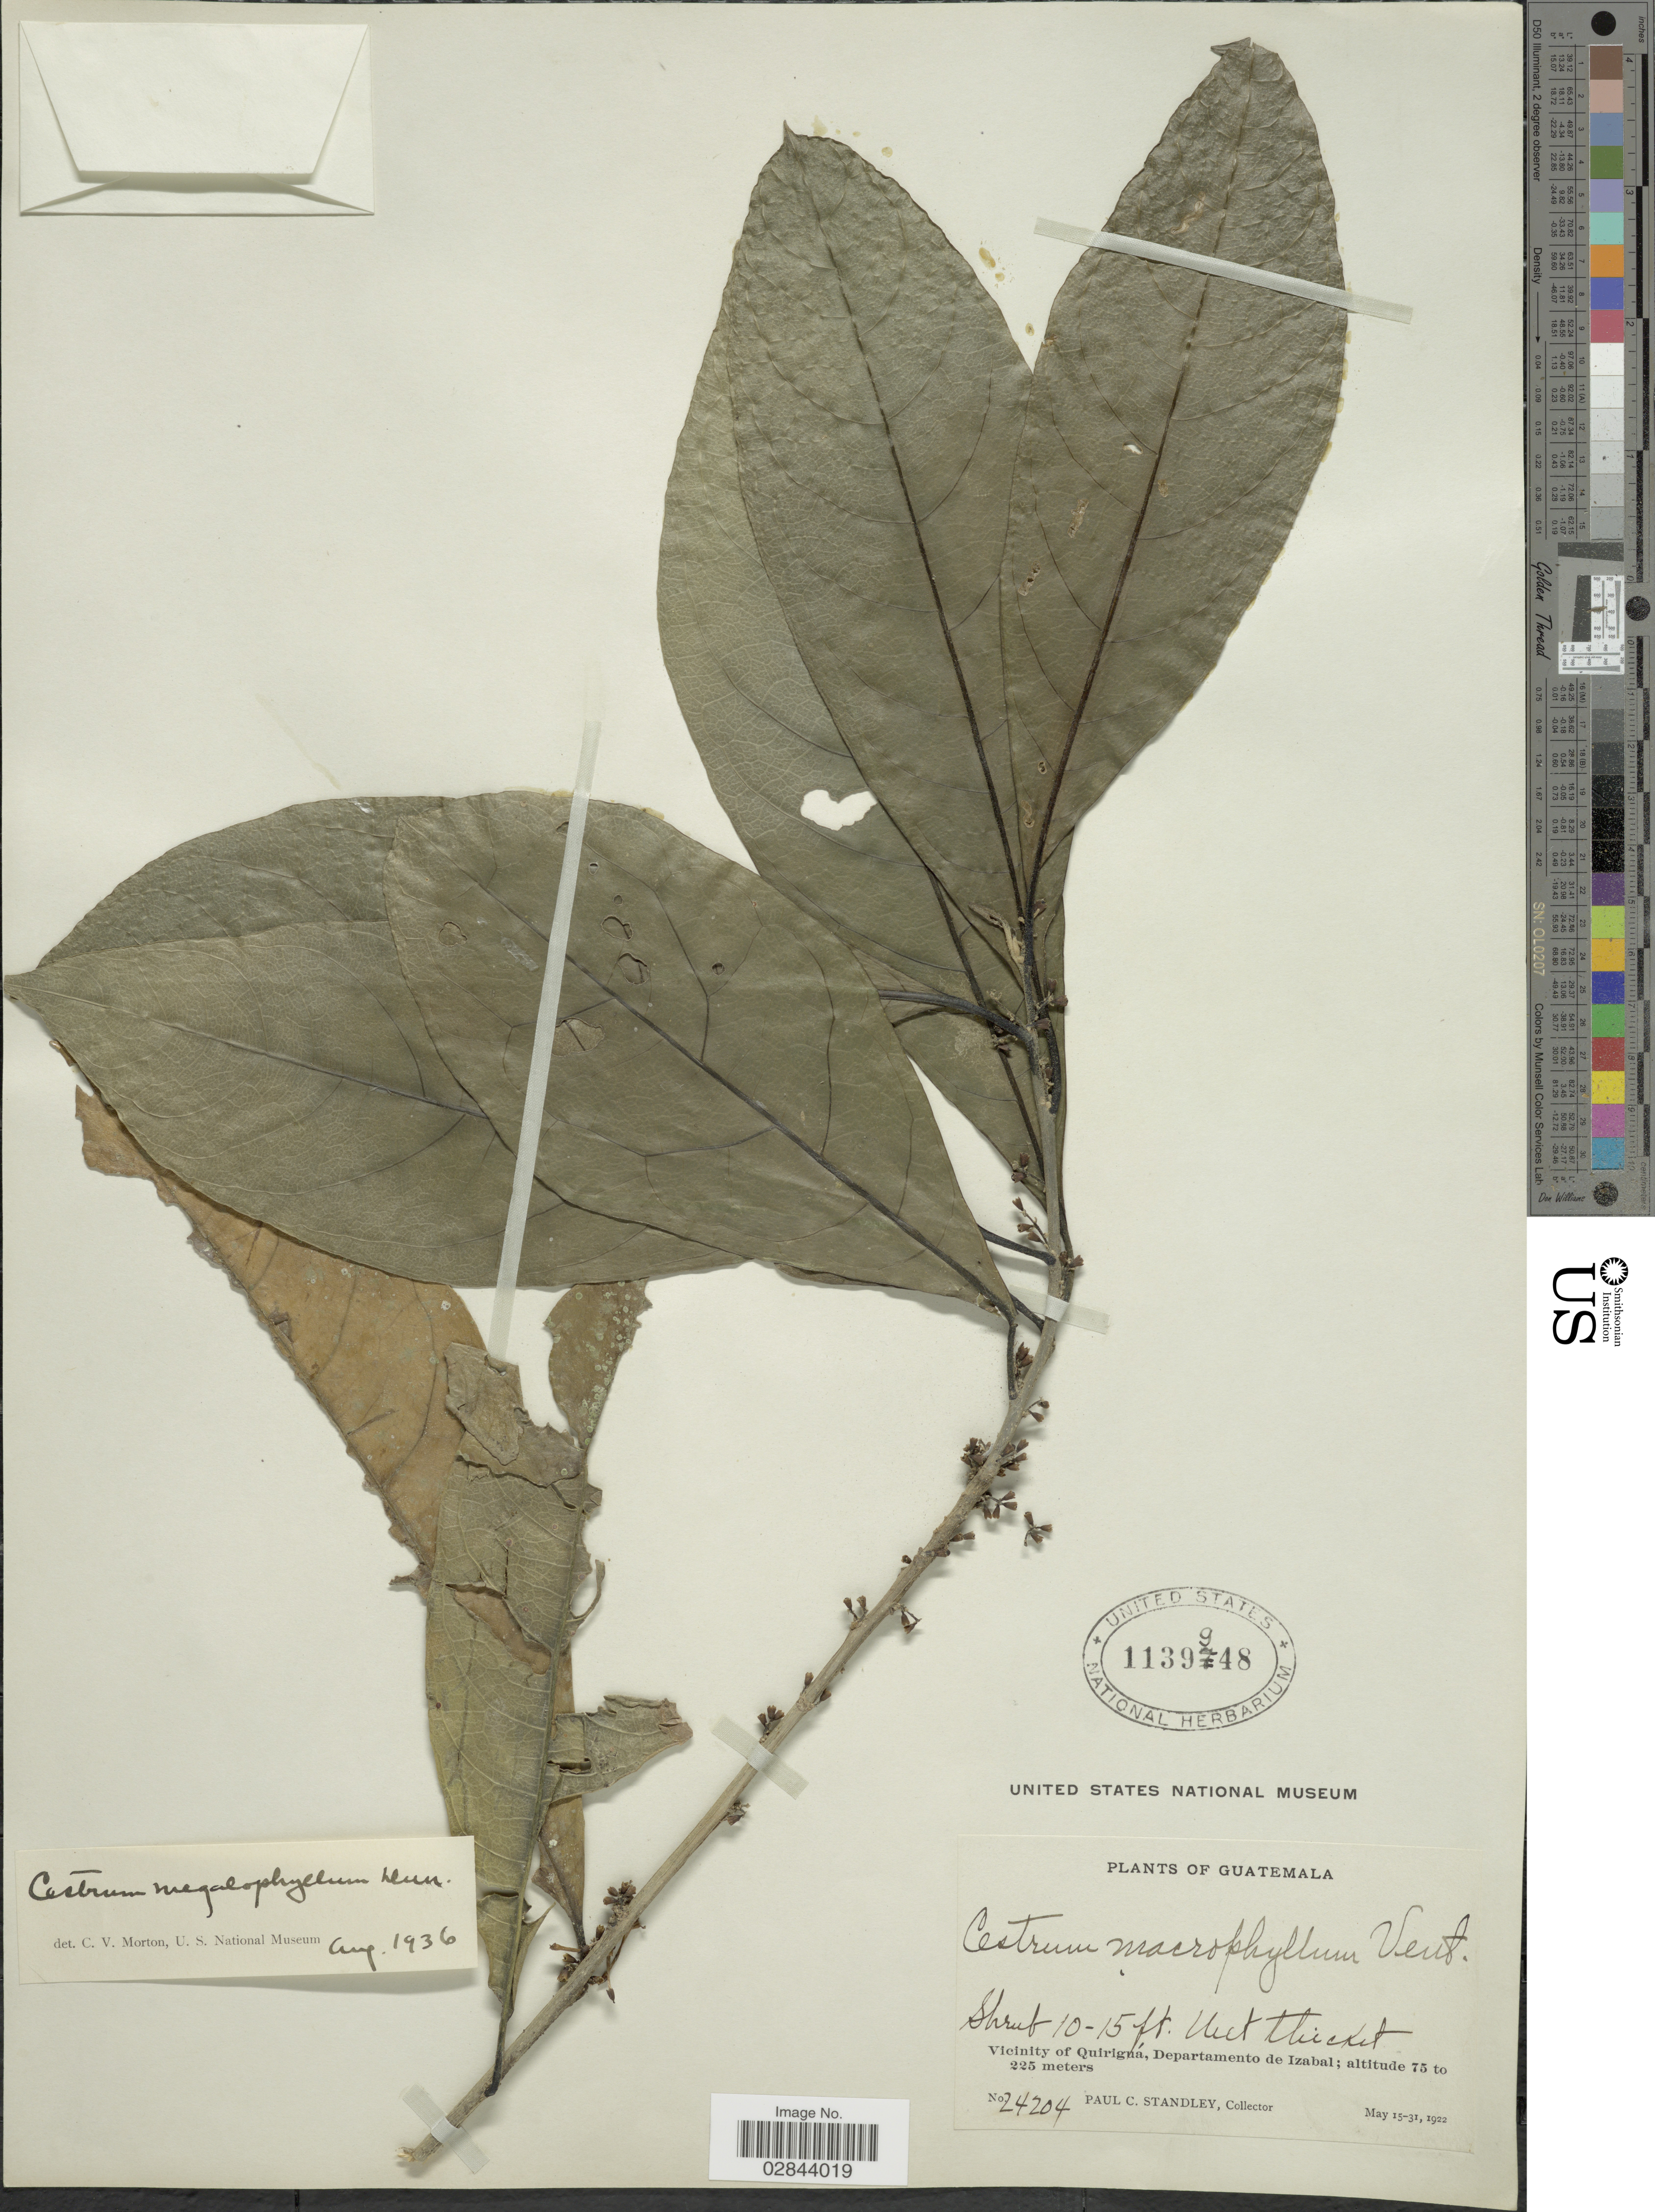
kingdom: Plantae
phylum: Tracheophyta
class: Magnoliopsida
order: Solanales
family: Solanaceae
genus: Cestrum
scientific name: Cestrum schlechtendahlii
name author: G. Don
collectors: P. C. Standley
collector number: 24204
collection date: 1922-05-15/1922-05-31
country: Guatemala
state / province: Izabal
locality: Vicinity of Quiriguá, Departamento de Izabal.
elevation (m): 75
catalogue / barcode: US 1139948